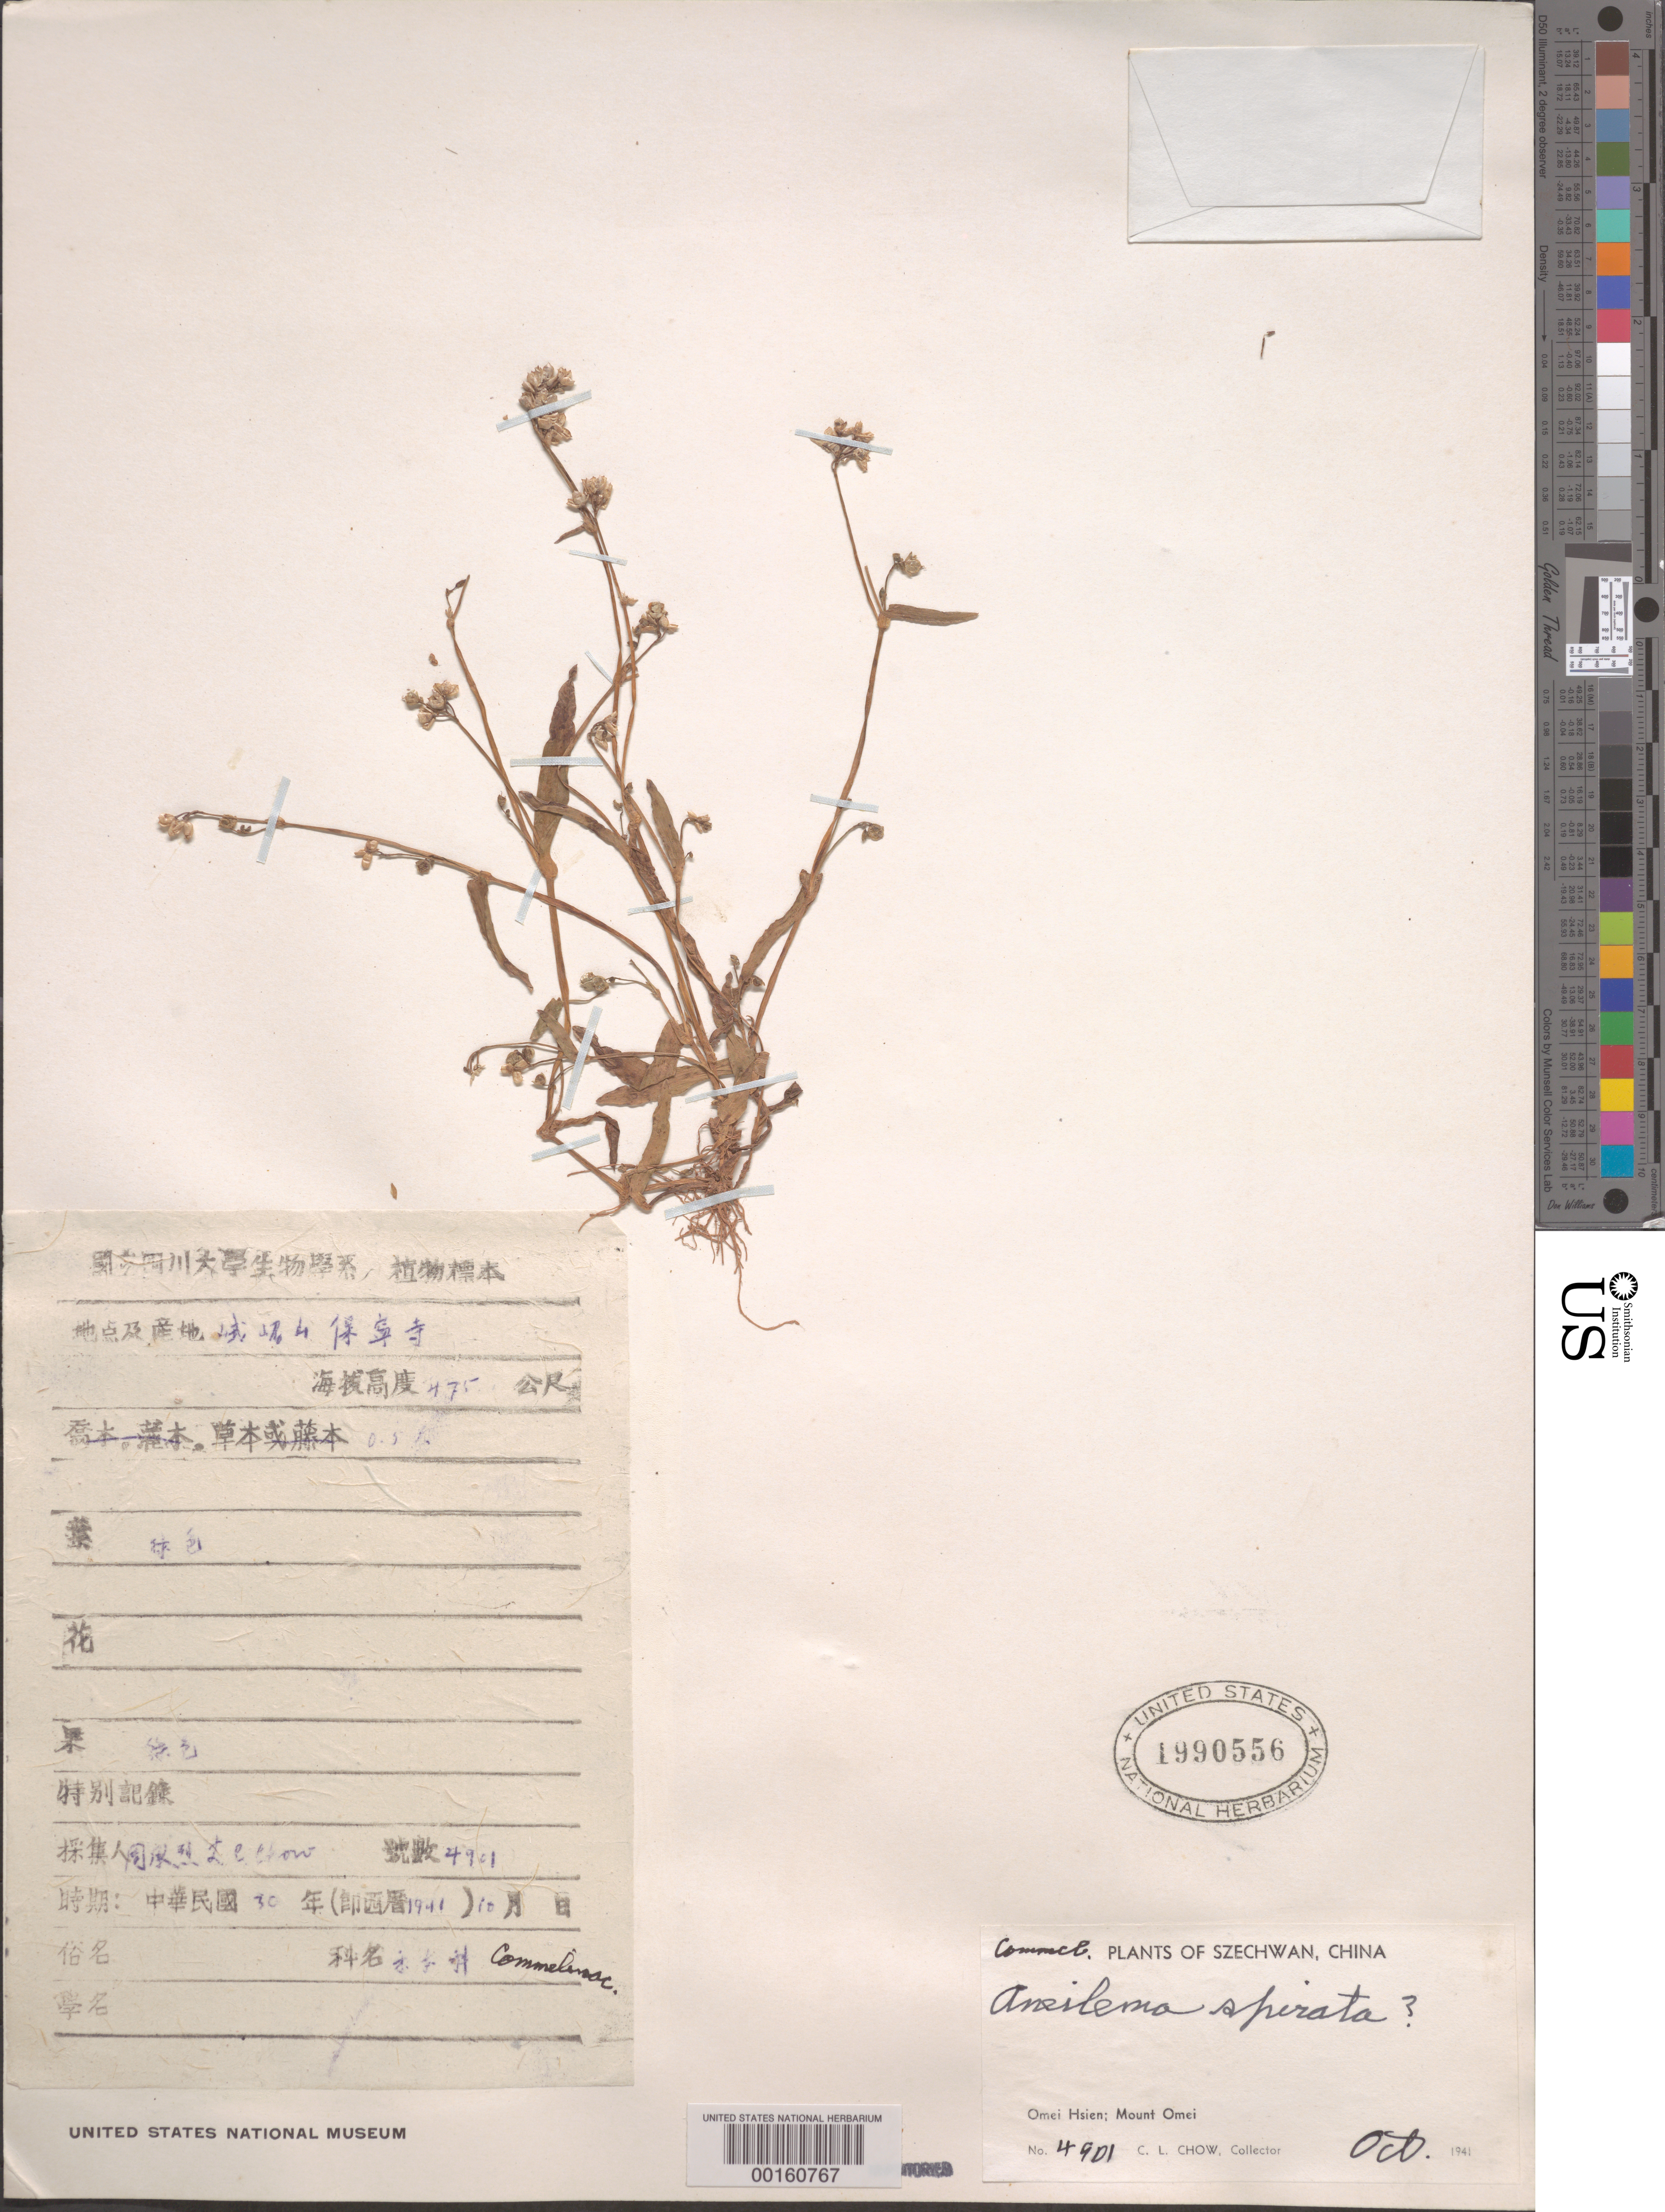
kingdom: Plantae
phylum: Tracheophyta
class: Liliopsida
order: Commelinales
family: Commelinaceae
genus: Murdannia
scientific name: Murdannia nudiflora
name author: (L.) Brenan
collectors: C. Chow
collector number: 4901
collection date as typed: Oct 1941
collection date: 1941-10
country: China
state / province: Sichuan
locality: Omei Hsien; Mount Omei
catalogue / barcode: US 1990556